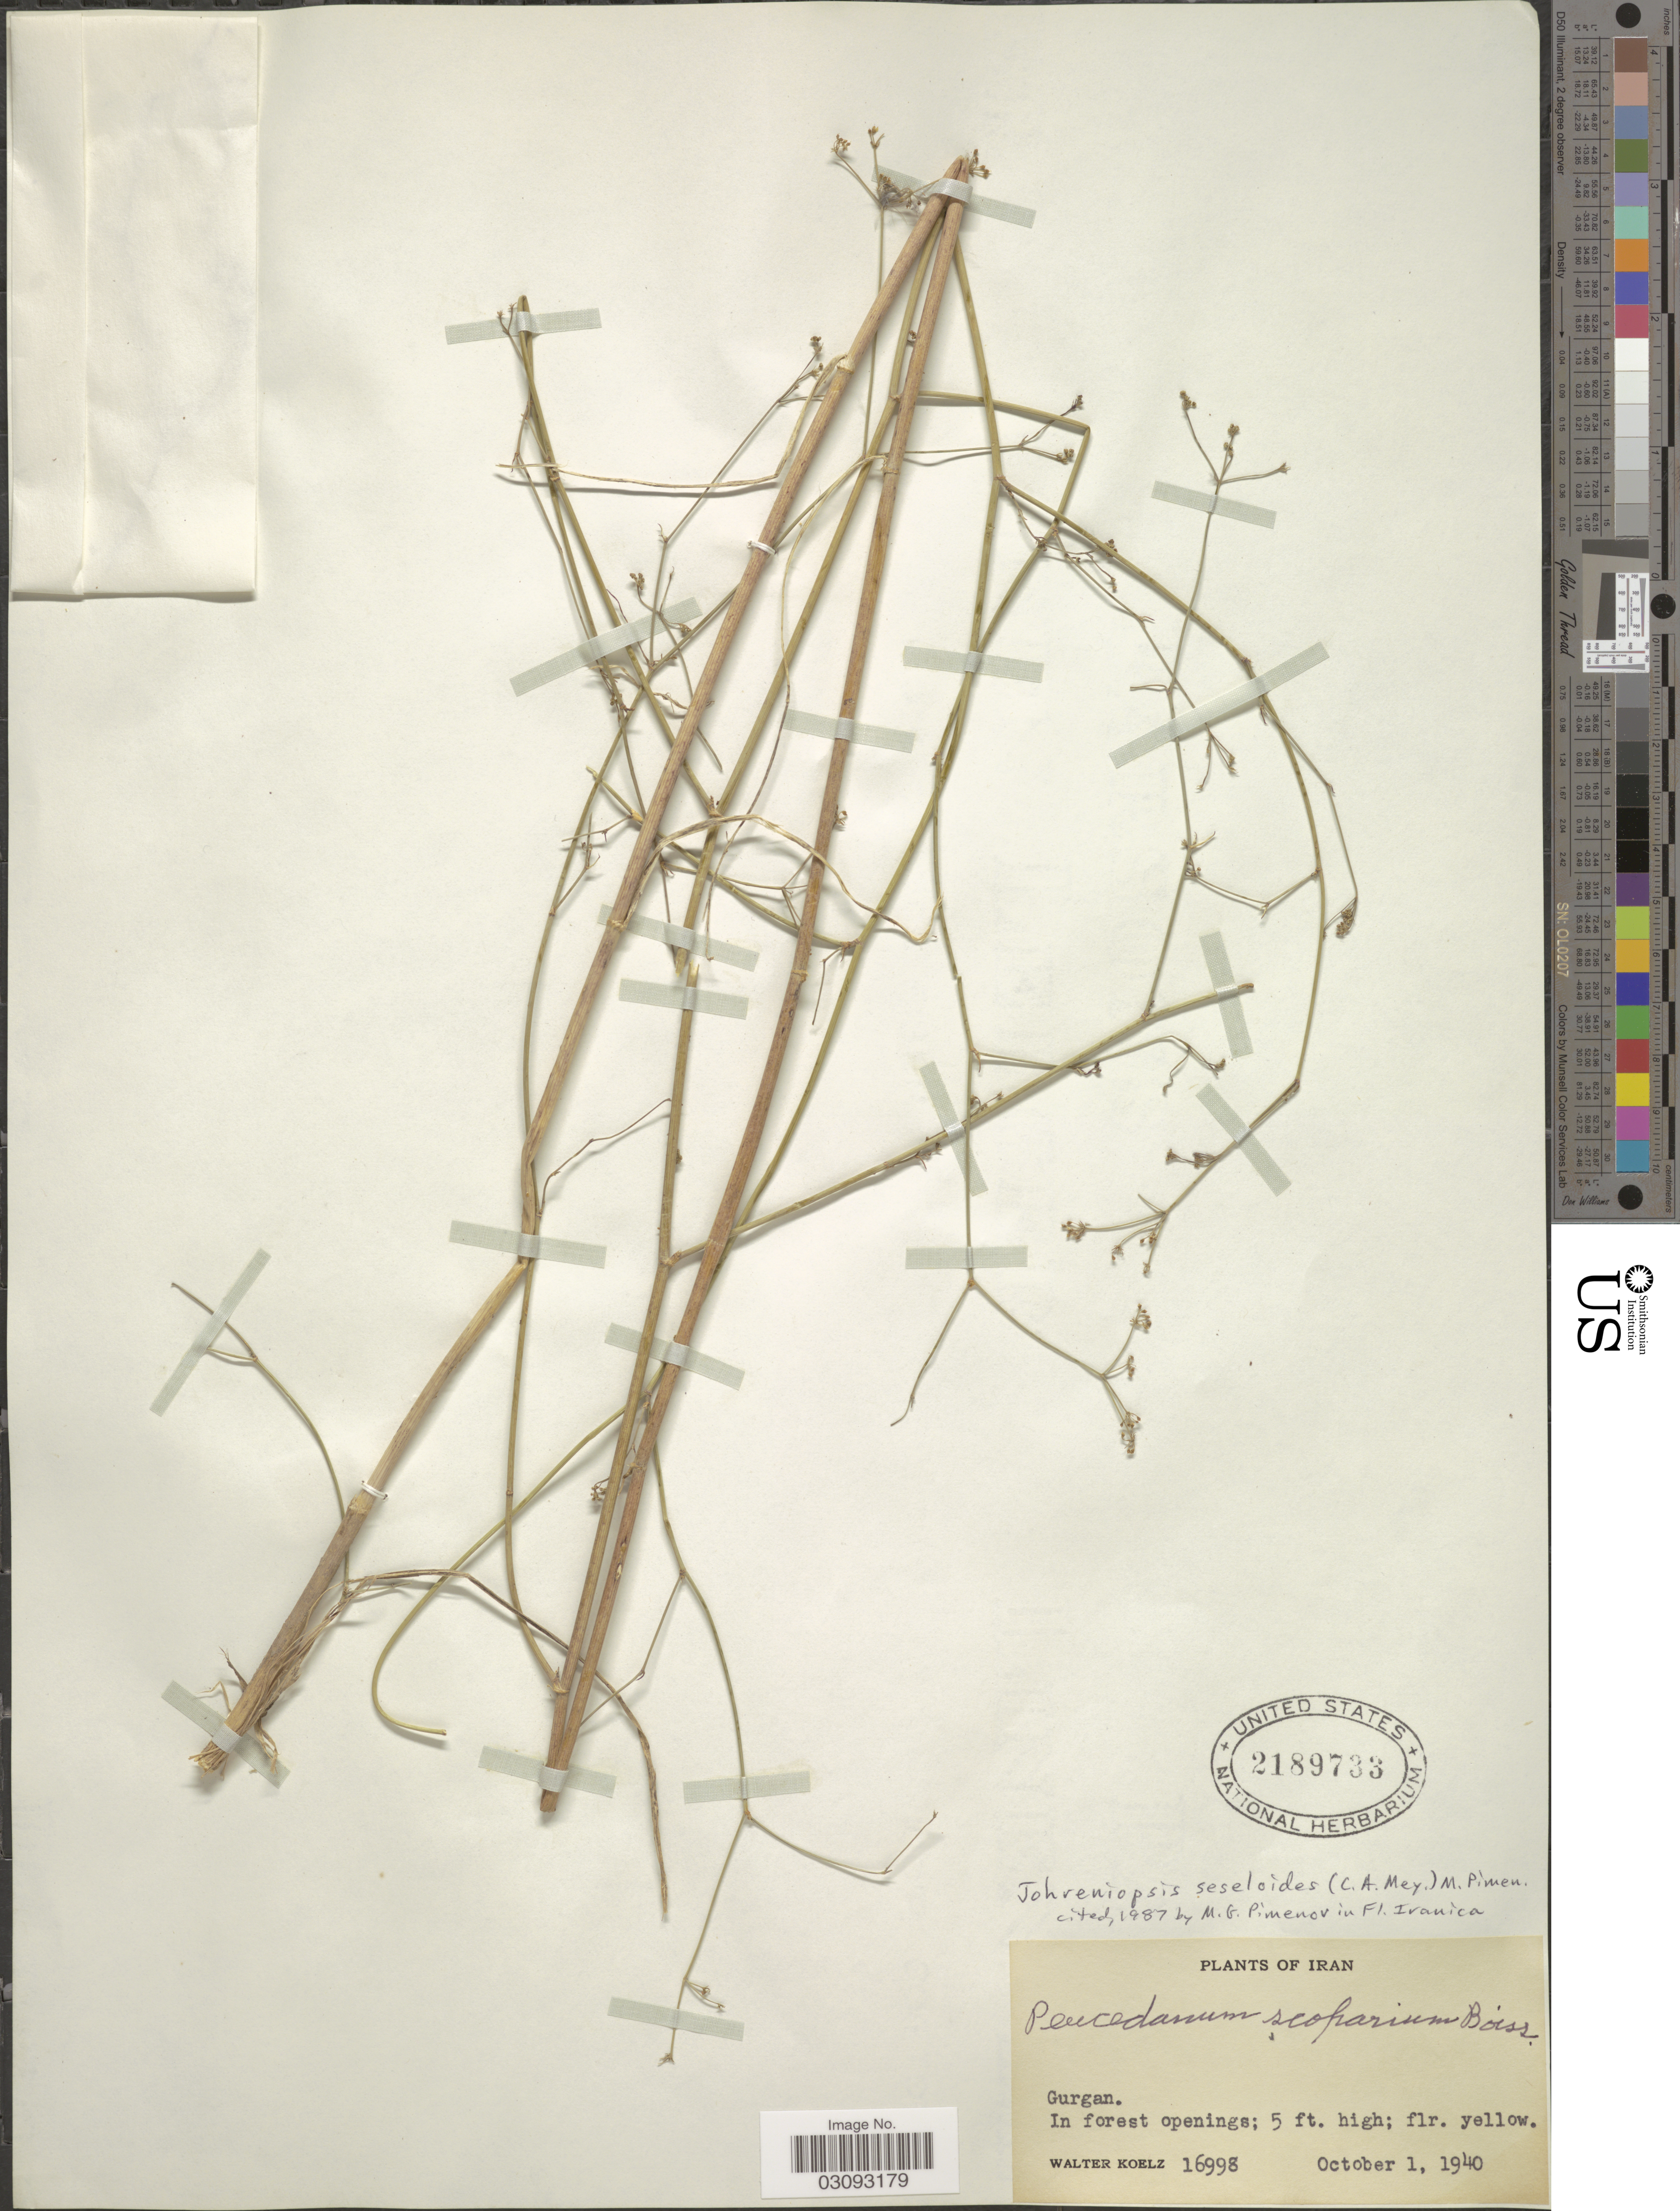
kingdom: Plantae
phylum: Tracheophyta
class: Magnoliopsida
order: Apiales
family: Apiaceae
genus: Johreniopsis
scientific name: Johreniopsis seseloides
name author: (C.A. Mey.) Pimenov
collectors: W. N. Koelz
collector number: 16998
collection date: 1940-10-01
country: Iran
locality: Gurgan.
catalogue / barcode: US 2189733